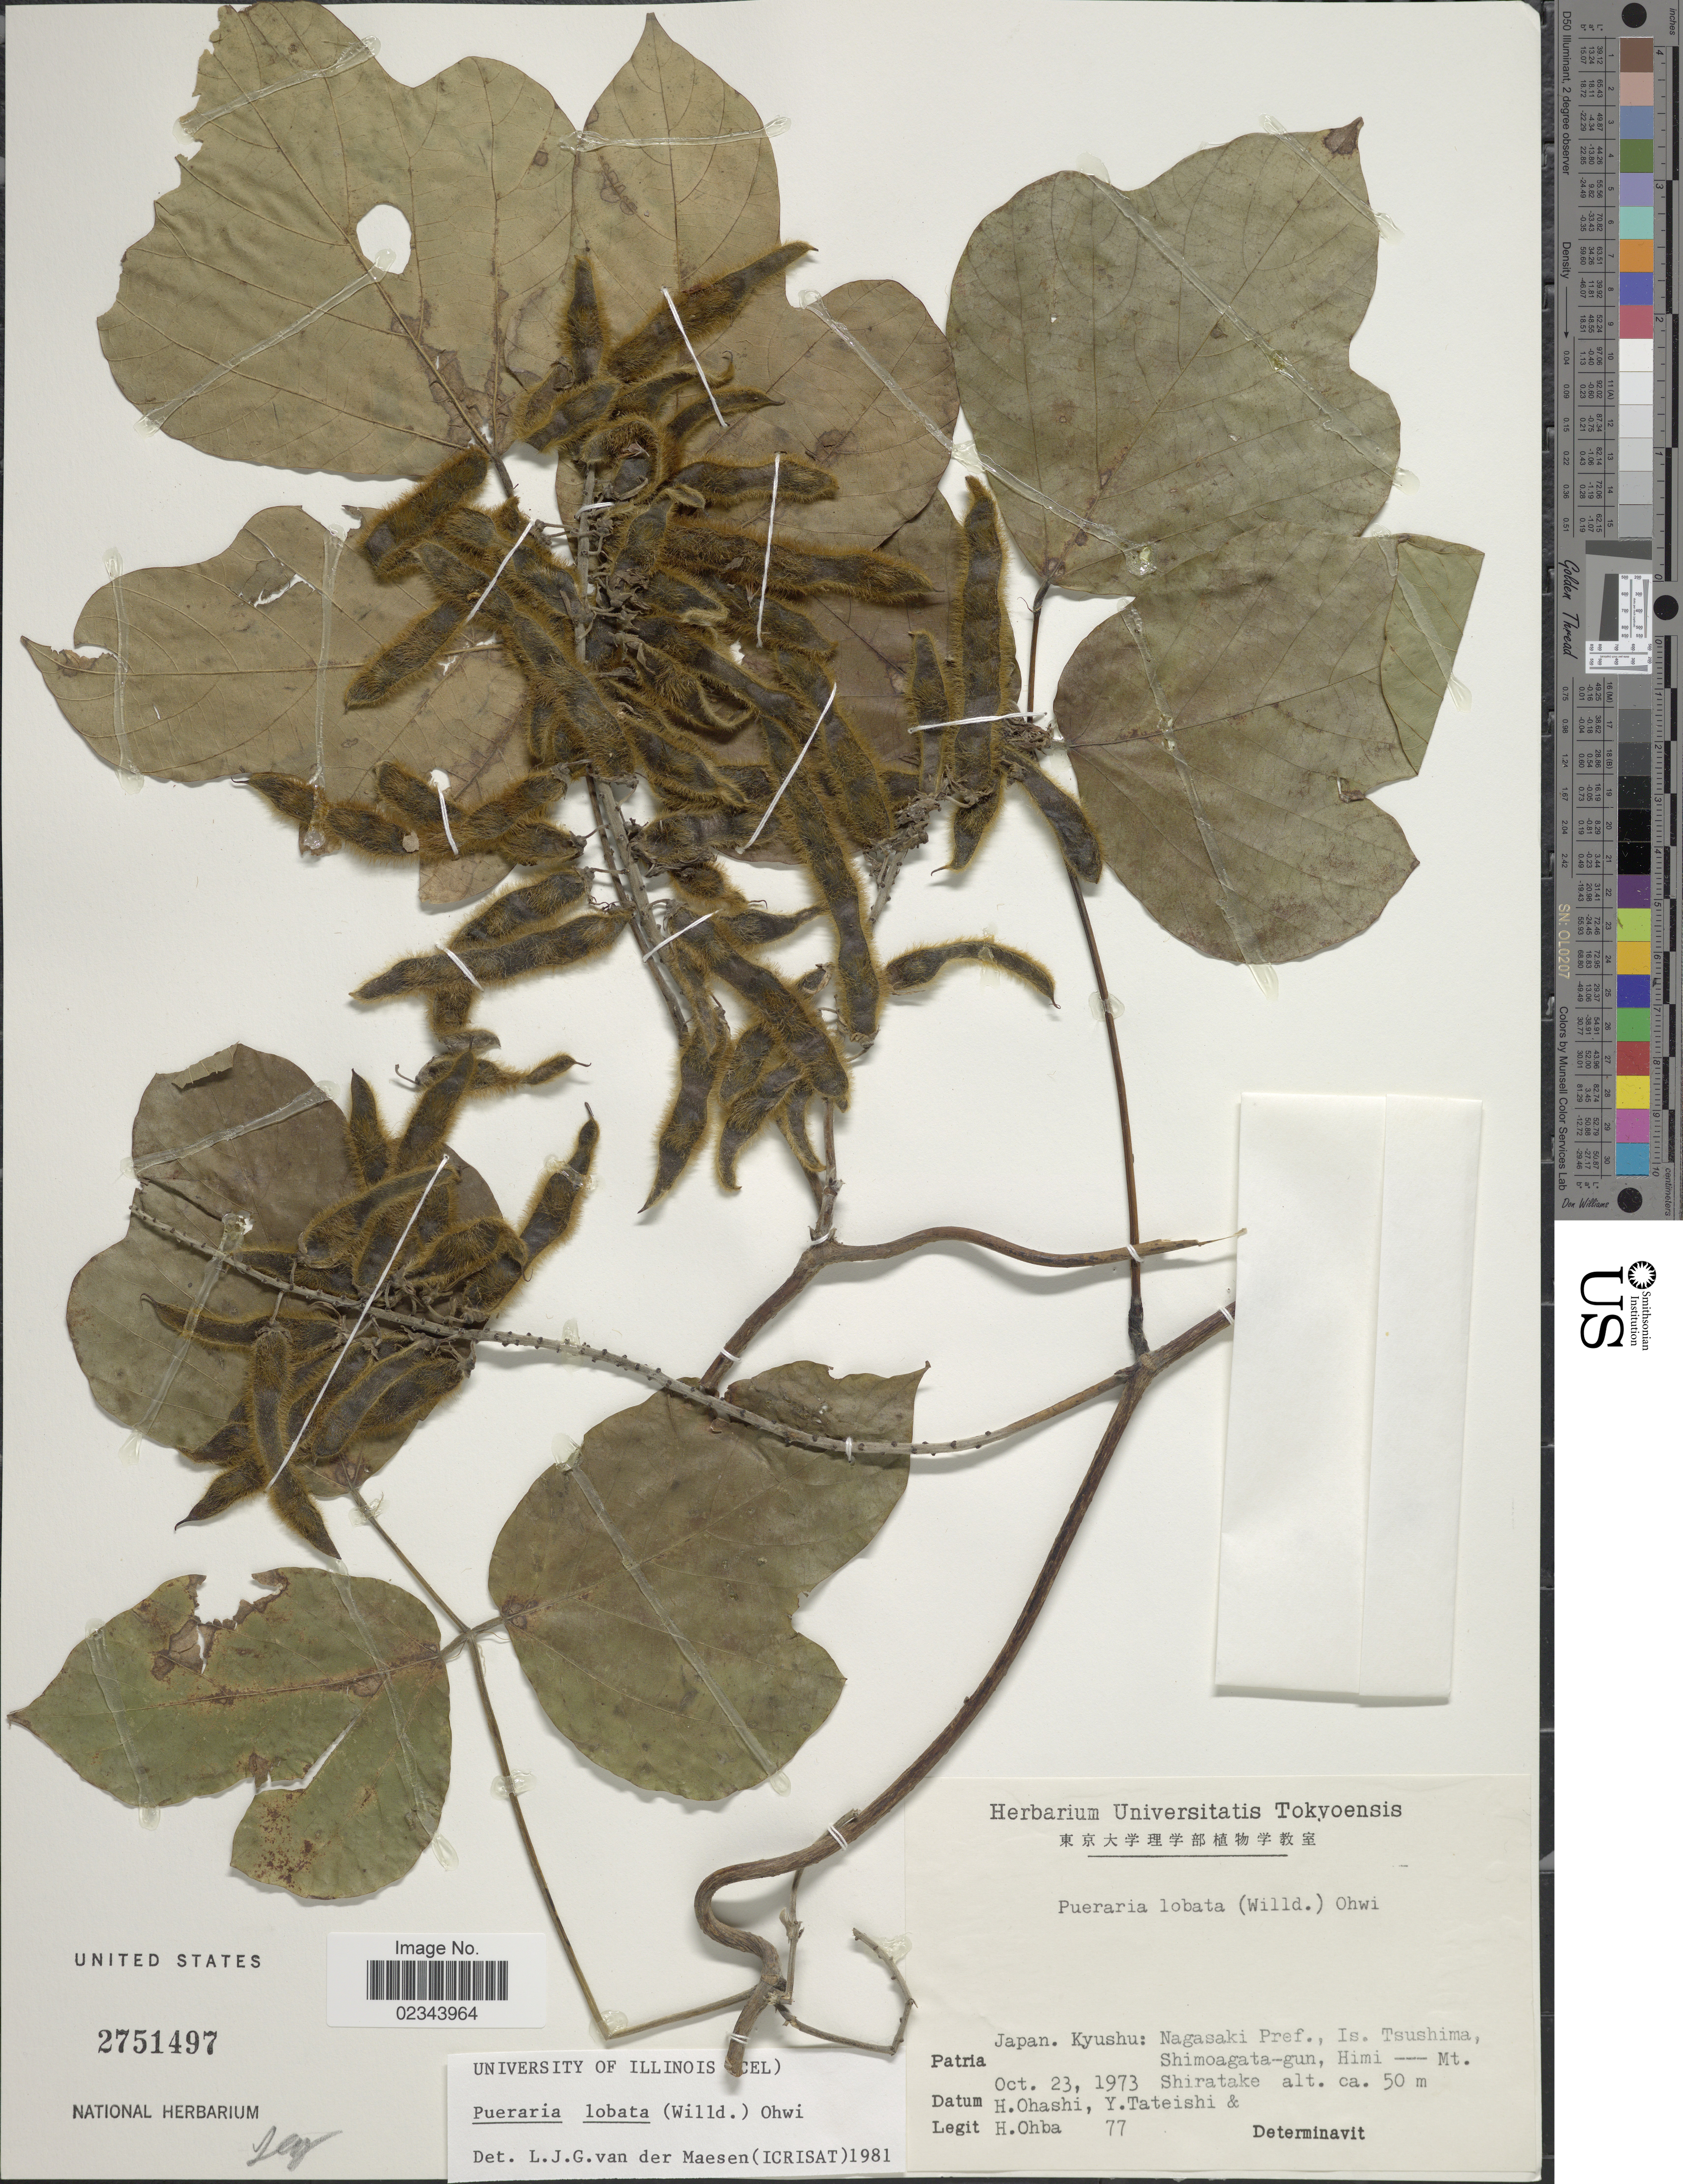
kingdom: Plantae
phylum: Tracheophyta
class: Magnoliopsida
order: Fabales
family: Fabaceae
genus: Pueraria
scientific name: Pueraria lobata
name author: (Willd.) Ohwi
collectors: H. Ohashi, Y. Tateishi & H. Ohba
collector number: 77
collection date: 1973-10-23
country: Japan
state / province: Nagasaki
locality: Kyushu, Is. Tsushima, Shimoagata-gun, Himi -- Mt. Shiratake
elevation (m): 50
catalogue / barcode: US 2751497